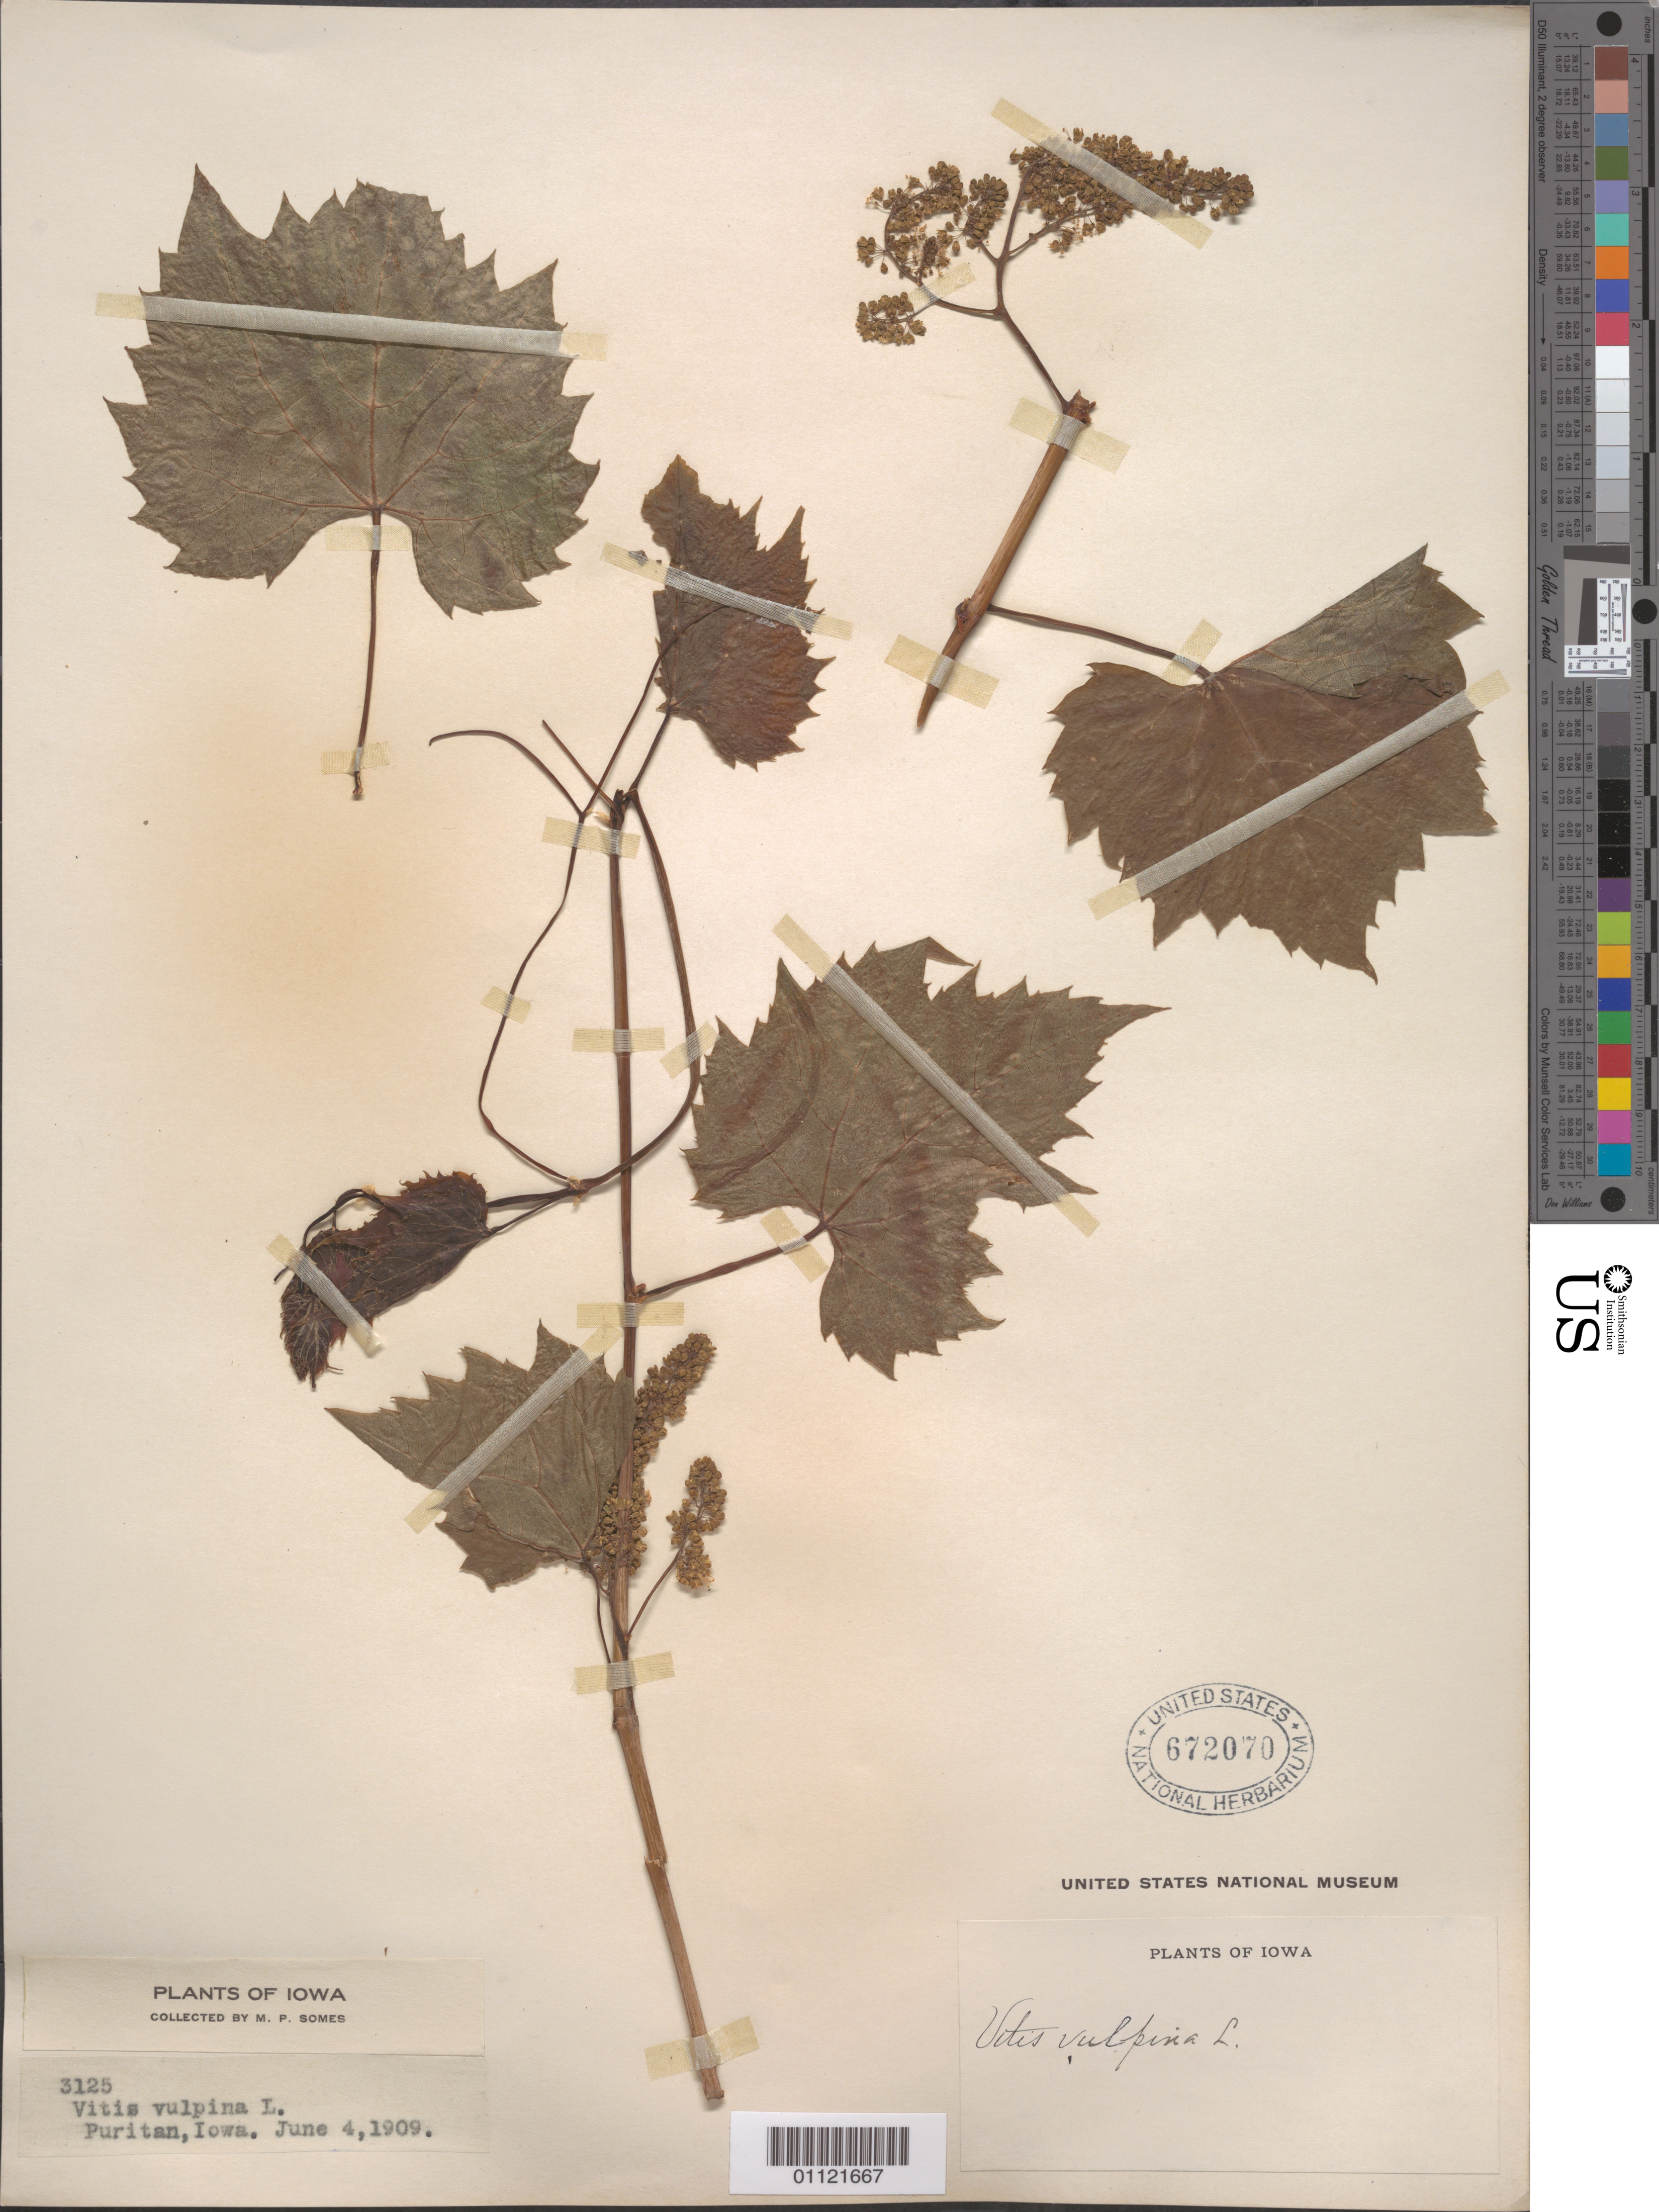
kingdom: Plantae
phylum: Tracheophyta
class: Magnoliopsida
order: Vitales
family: Vitaceae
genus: Vitis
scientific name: Vitis vulpina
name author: L.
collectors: M. Somes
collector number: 3125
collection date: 1909-06-04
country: United States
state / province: Iowa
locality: Puritan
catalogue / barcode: US 672070